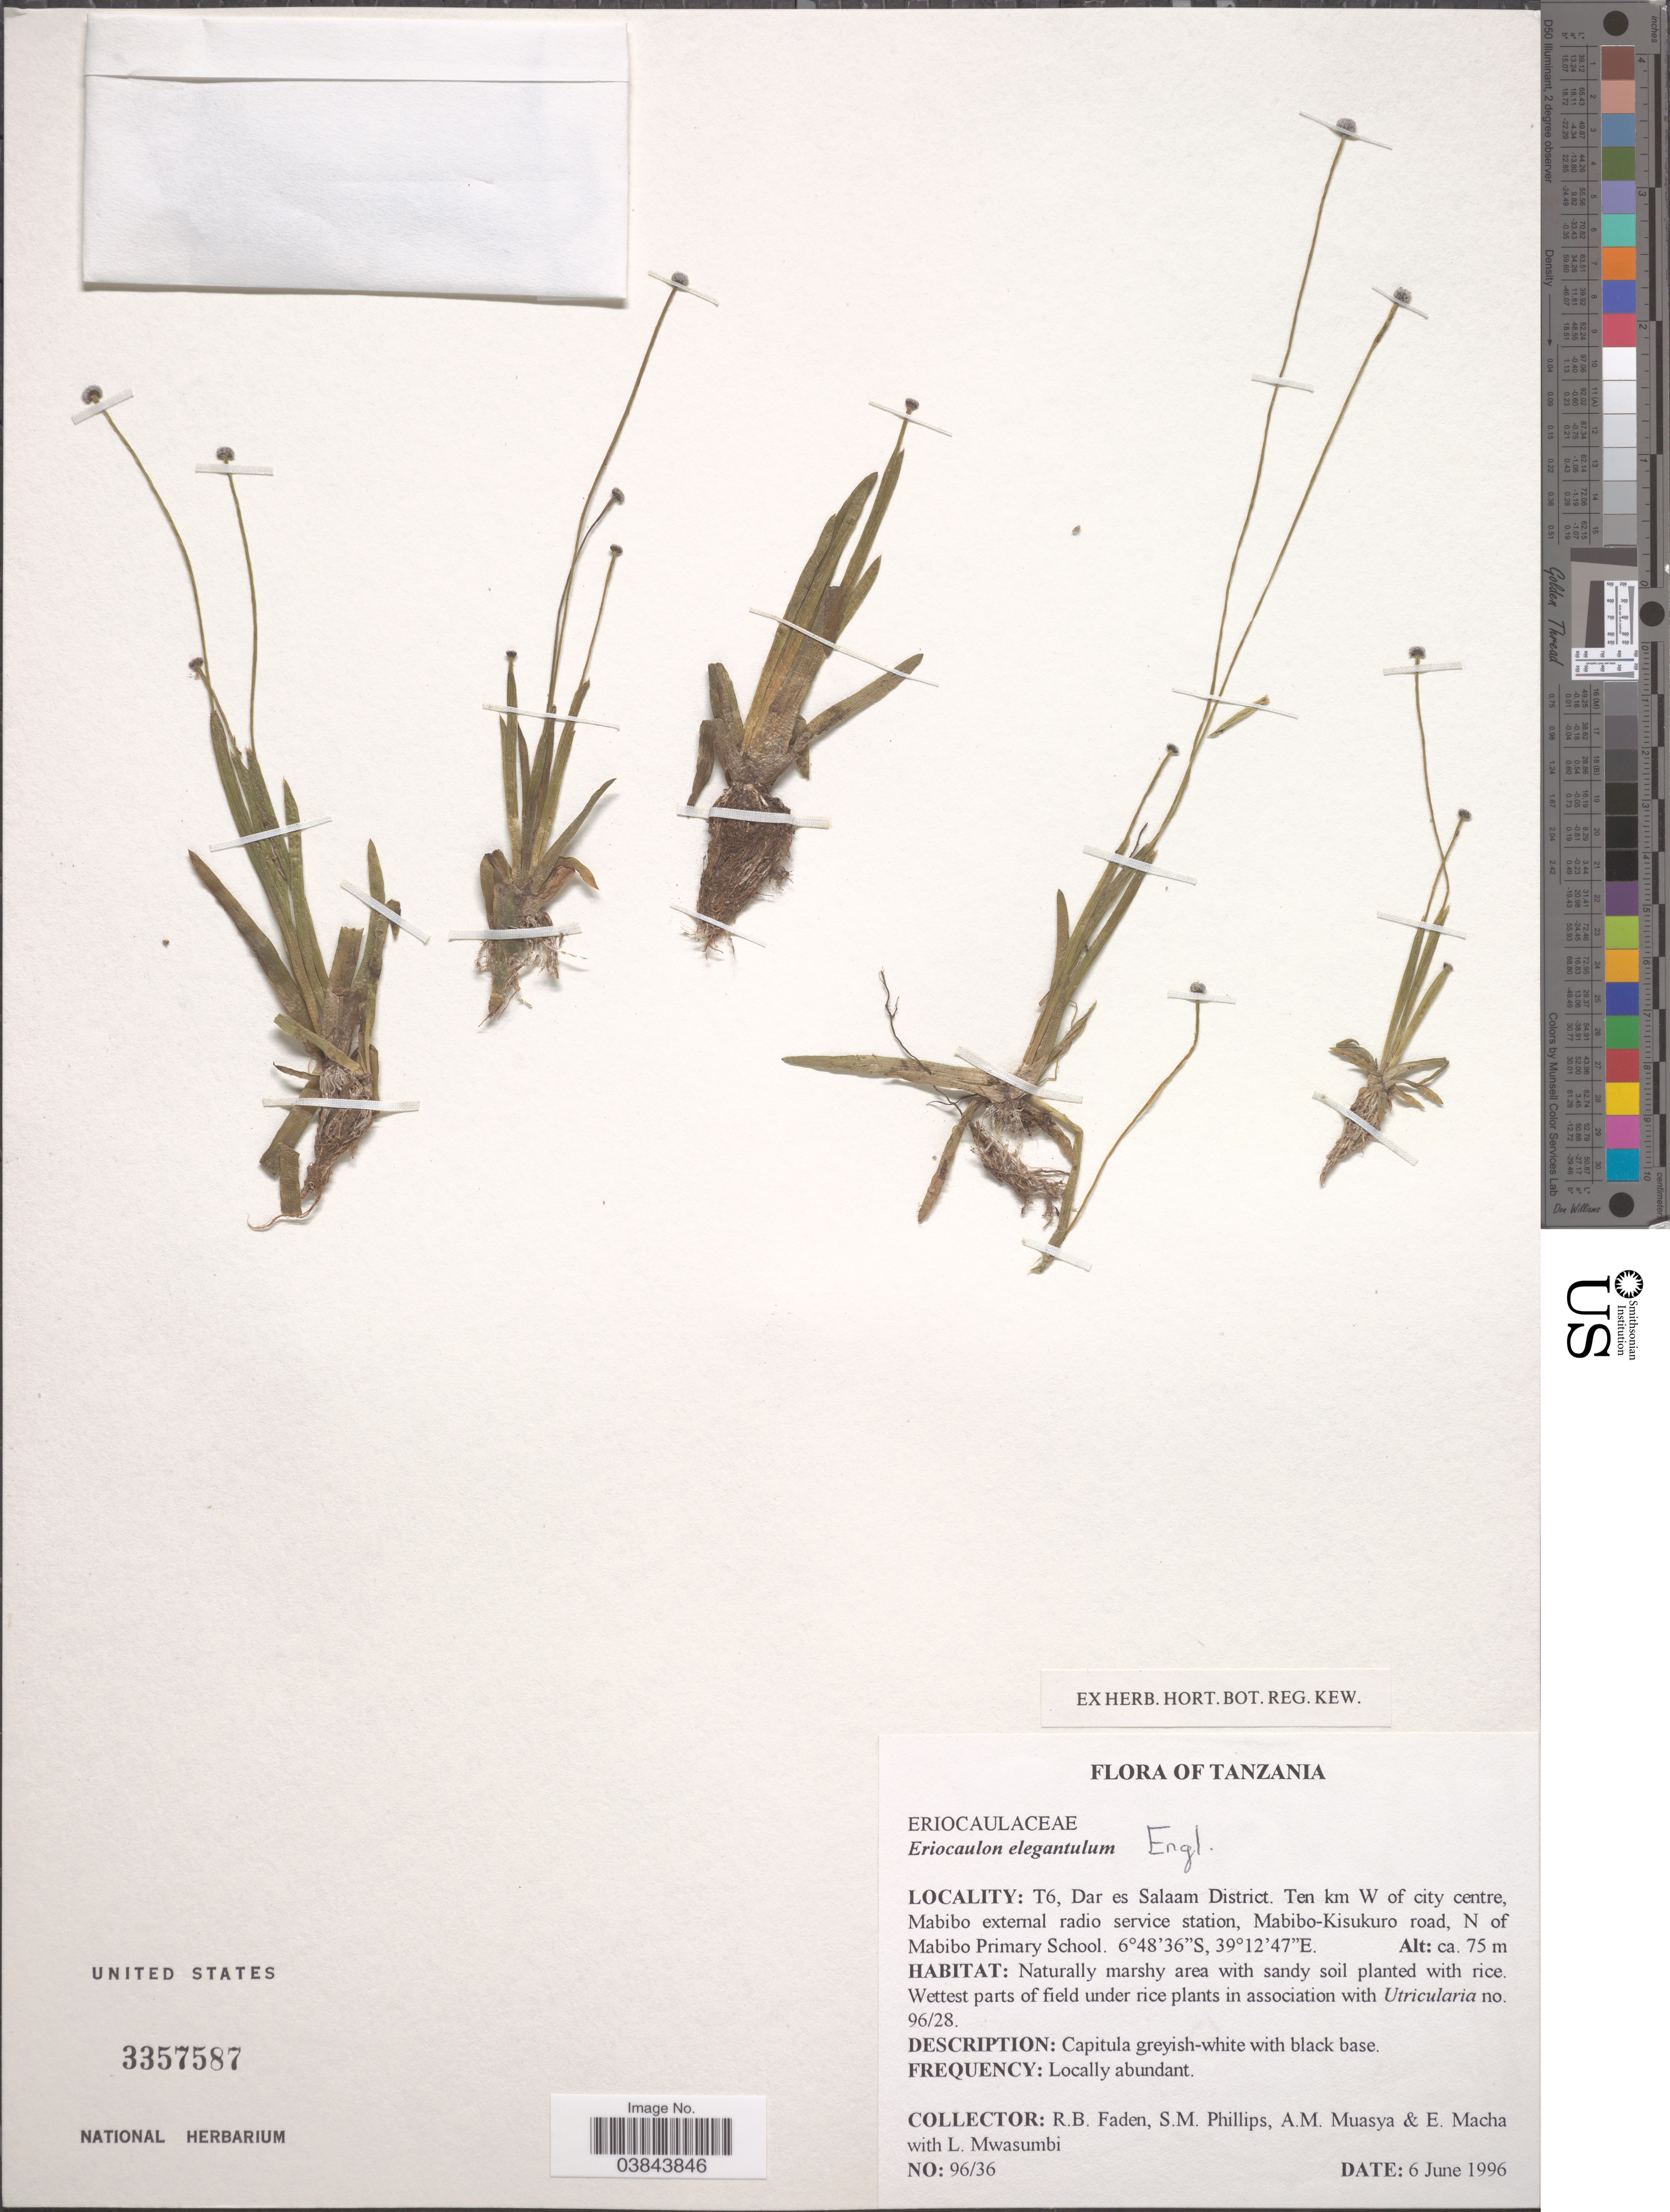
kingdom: Plantae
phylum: Tracheophyta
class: Liliopsida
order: Poales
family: Eriocaulaceae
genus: Eriocaulon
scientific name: Eriocaulon elegantulum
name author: Engl.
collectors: R. B. Faden, S. M. Phillips, A. Muasya, E. Macha & L. Mwasumbi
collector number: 96/36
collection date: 1996-06-06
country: Tanzania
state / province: Dar es Salaam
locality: T6, Dar es Salaam District. Ten km W of city centre, Mabibo external radio service station, Mabibo-Kisukuro road, N of Mabibo Primary School.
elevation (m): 75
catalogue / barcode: US 3357587